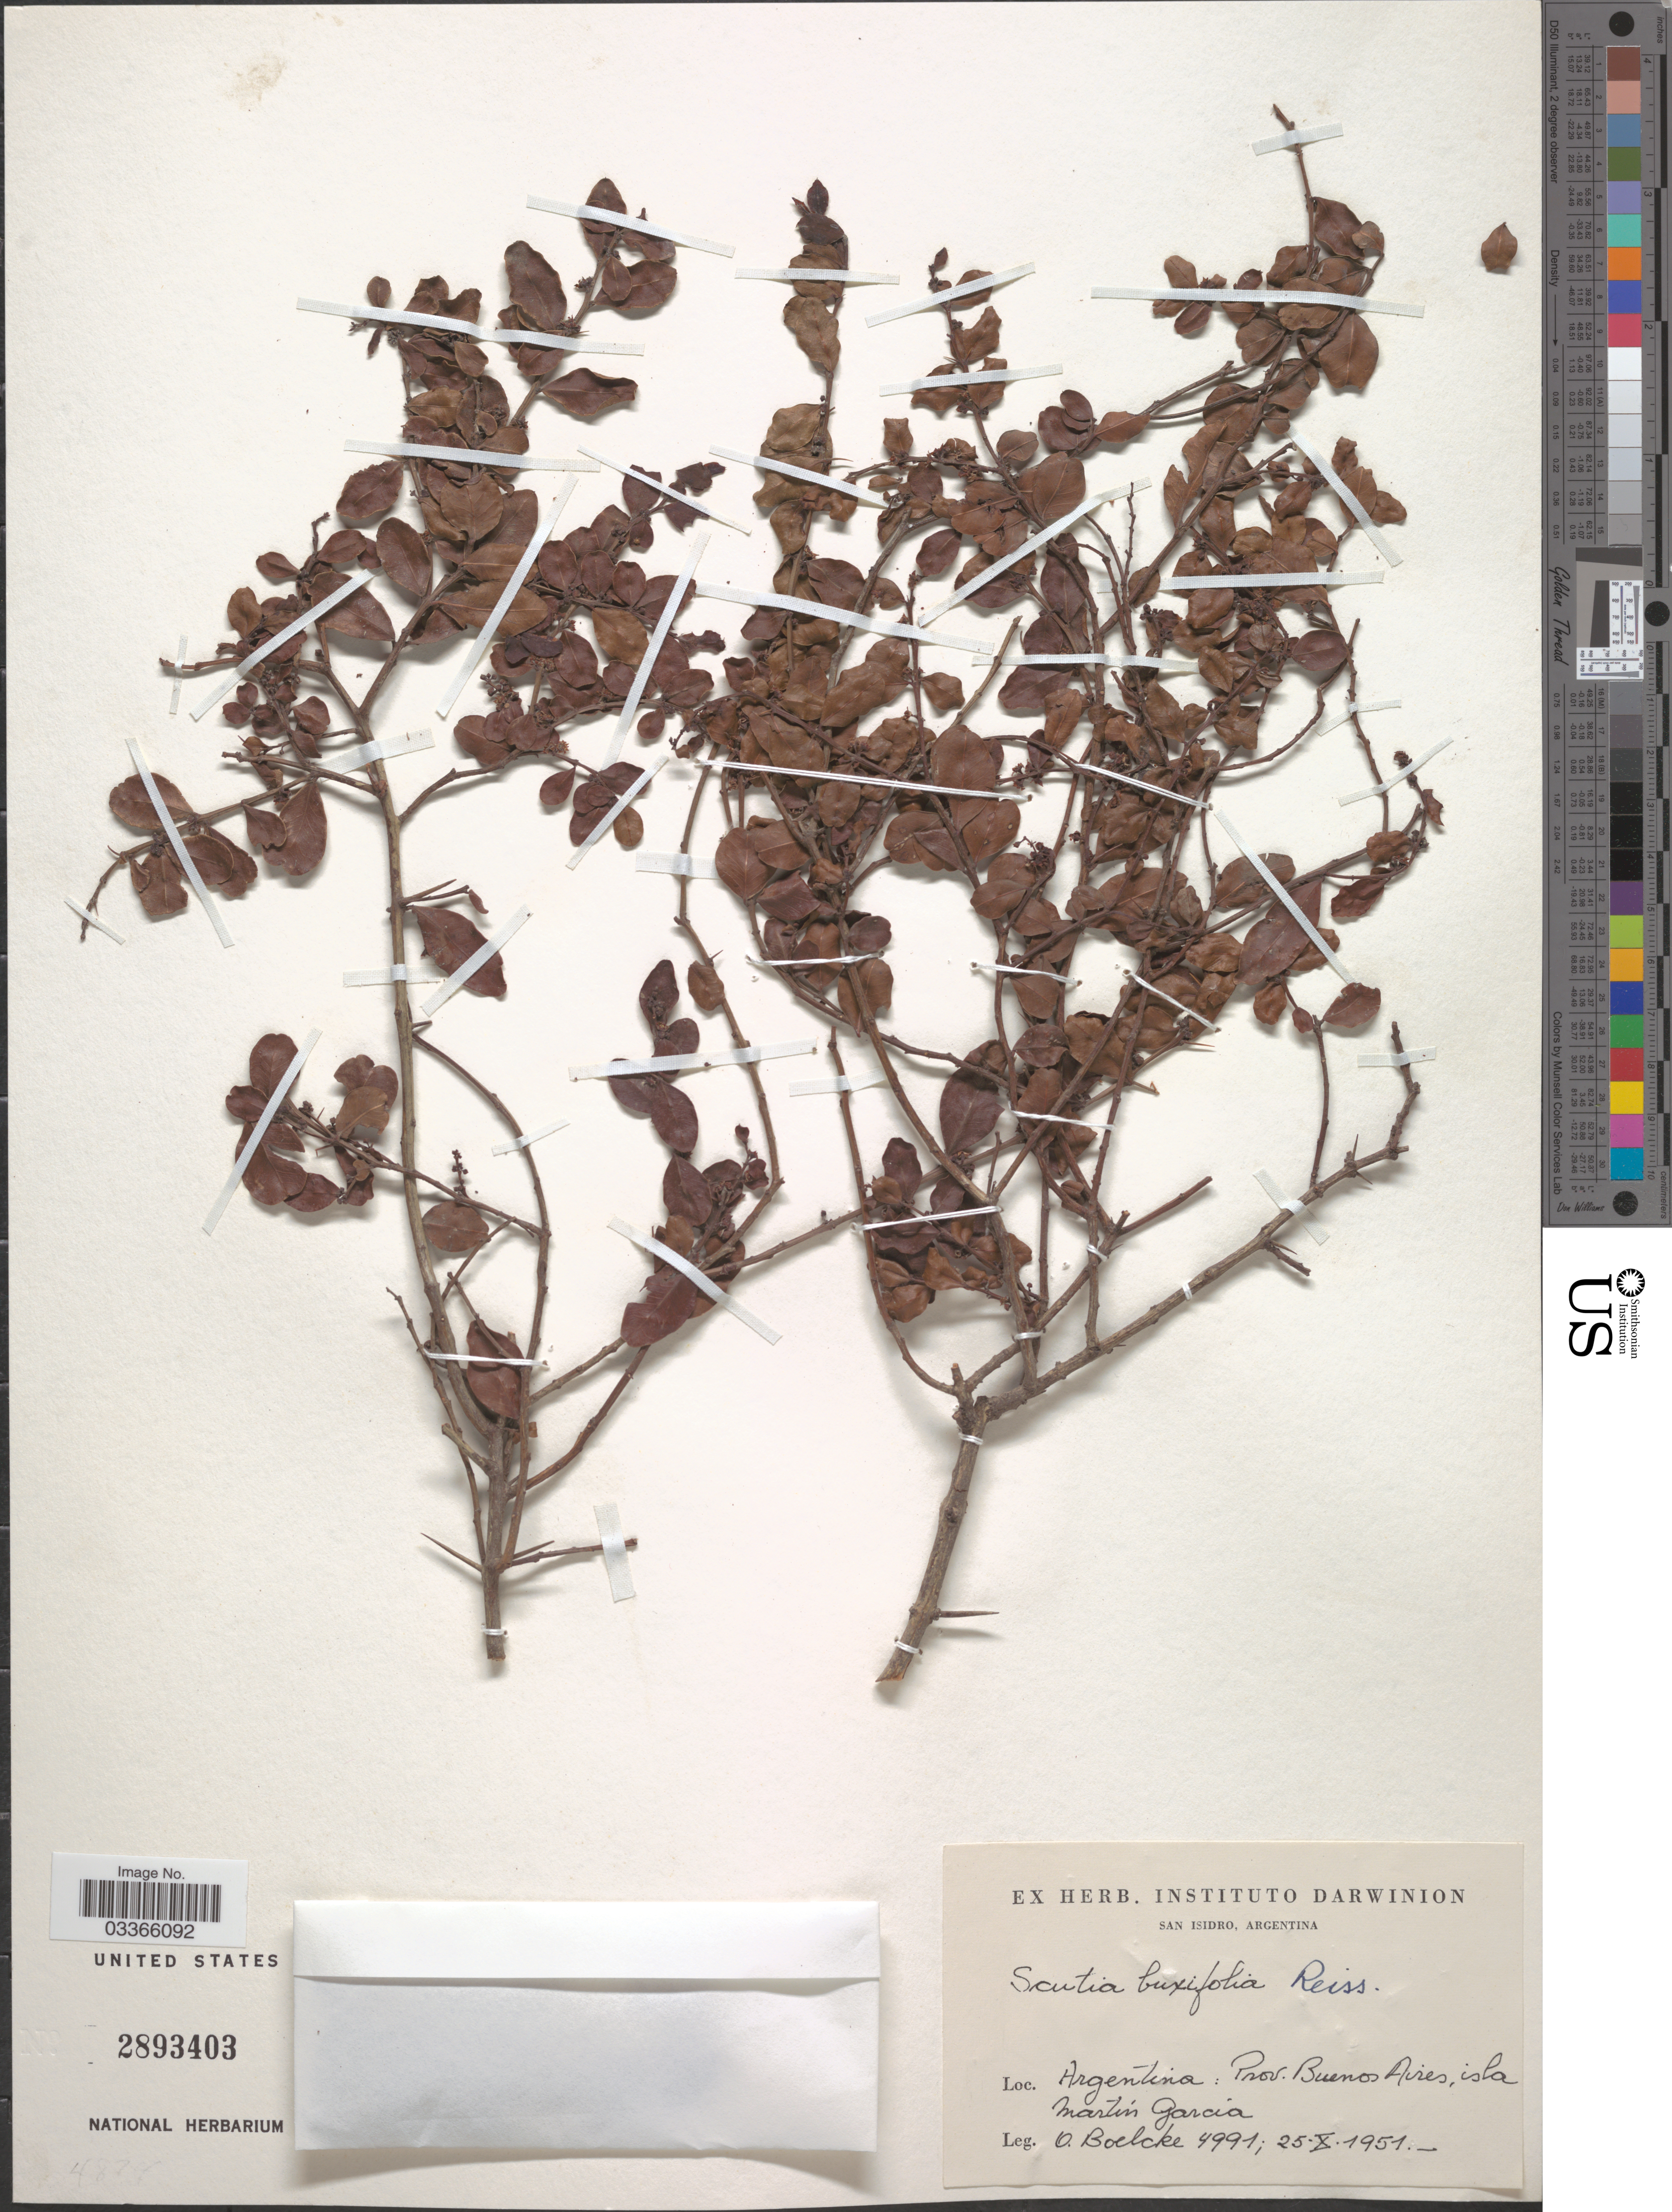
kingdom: Plantae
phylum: Tracheophyta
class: Magnoliopsida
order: Rosales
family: Rhamnaceae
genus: Scutia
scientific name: Scutia buxifolia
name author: Reissek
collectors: O. Boelcke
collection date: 1951-10-25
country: Argentina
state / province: Buenos Aires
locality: Isla Martín Garcia.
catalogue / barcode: US 2893403